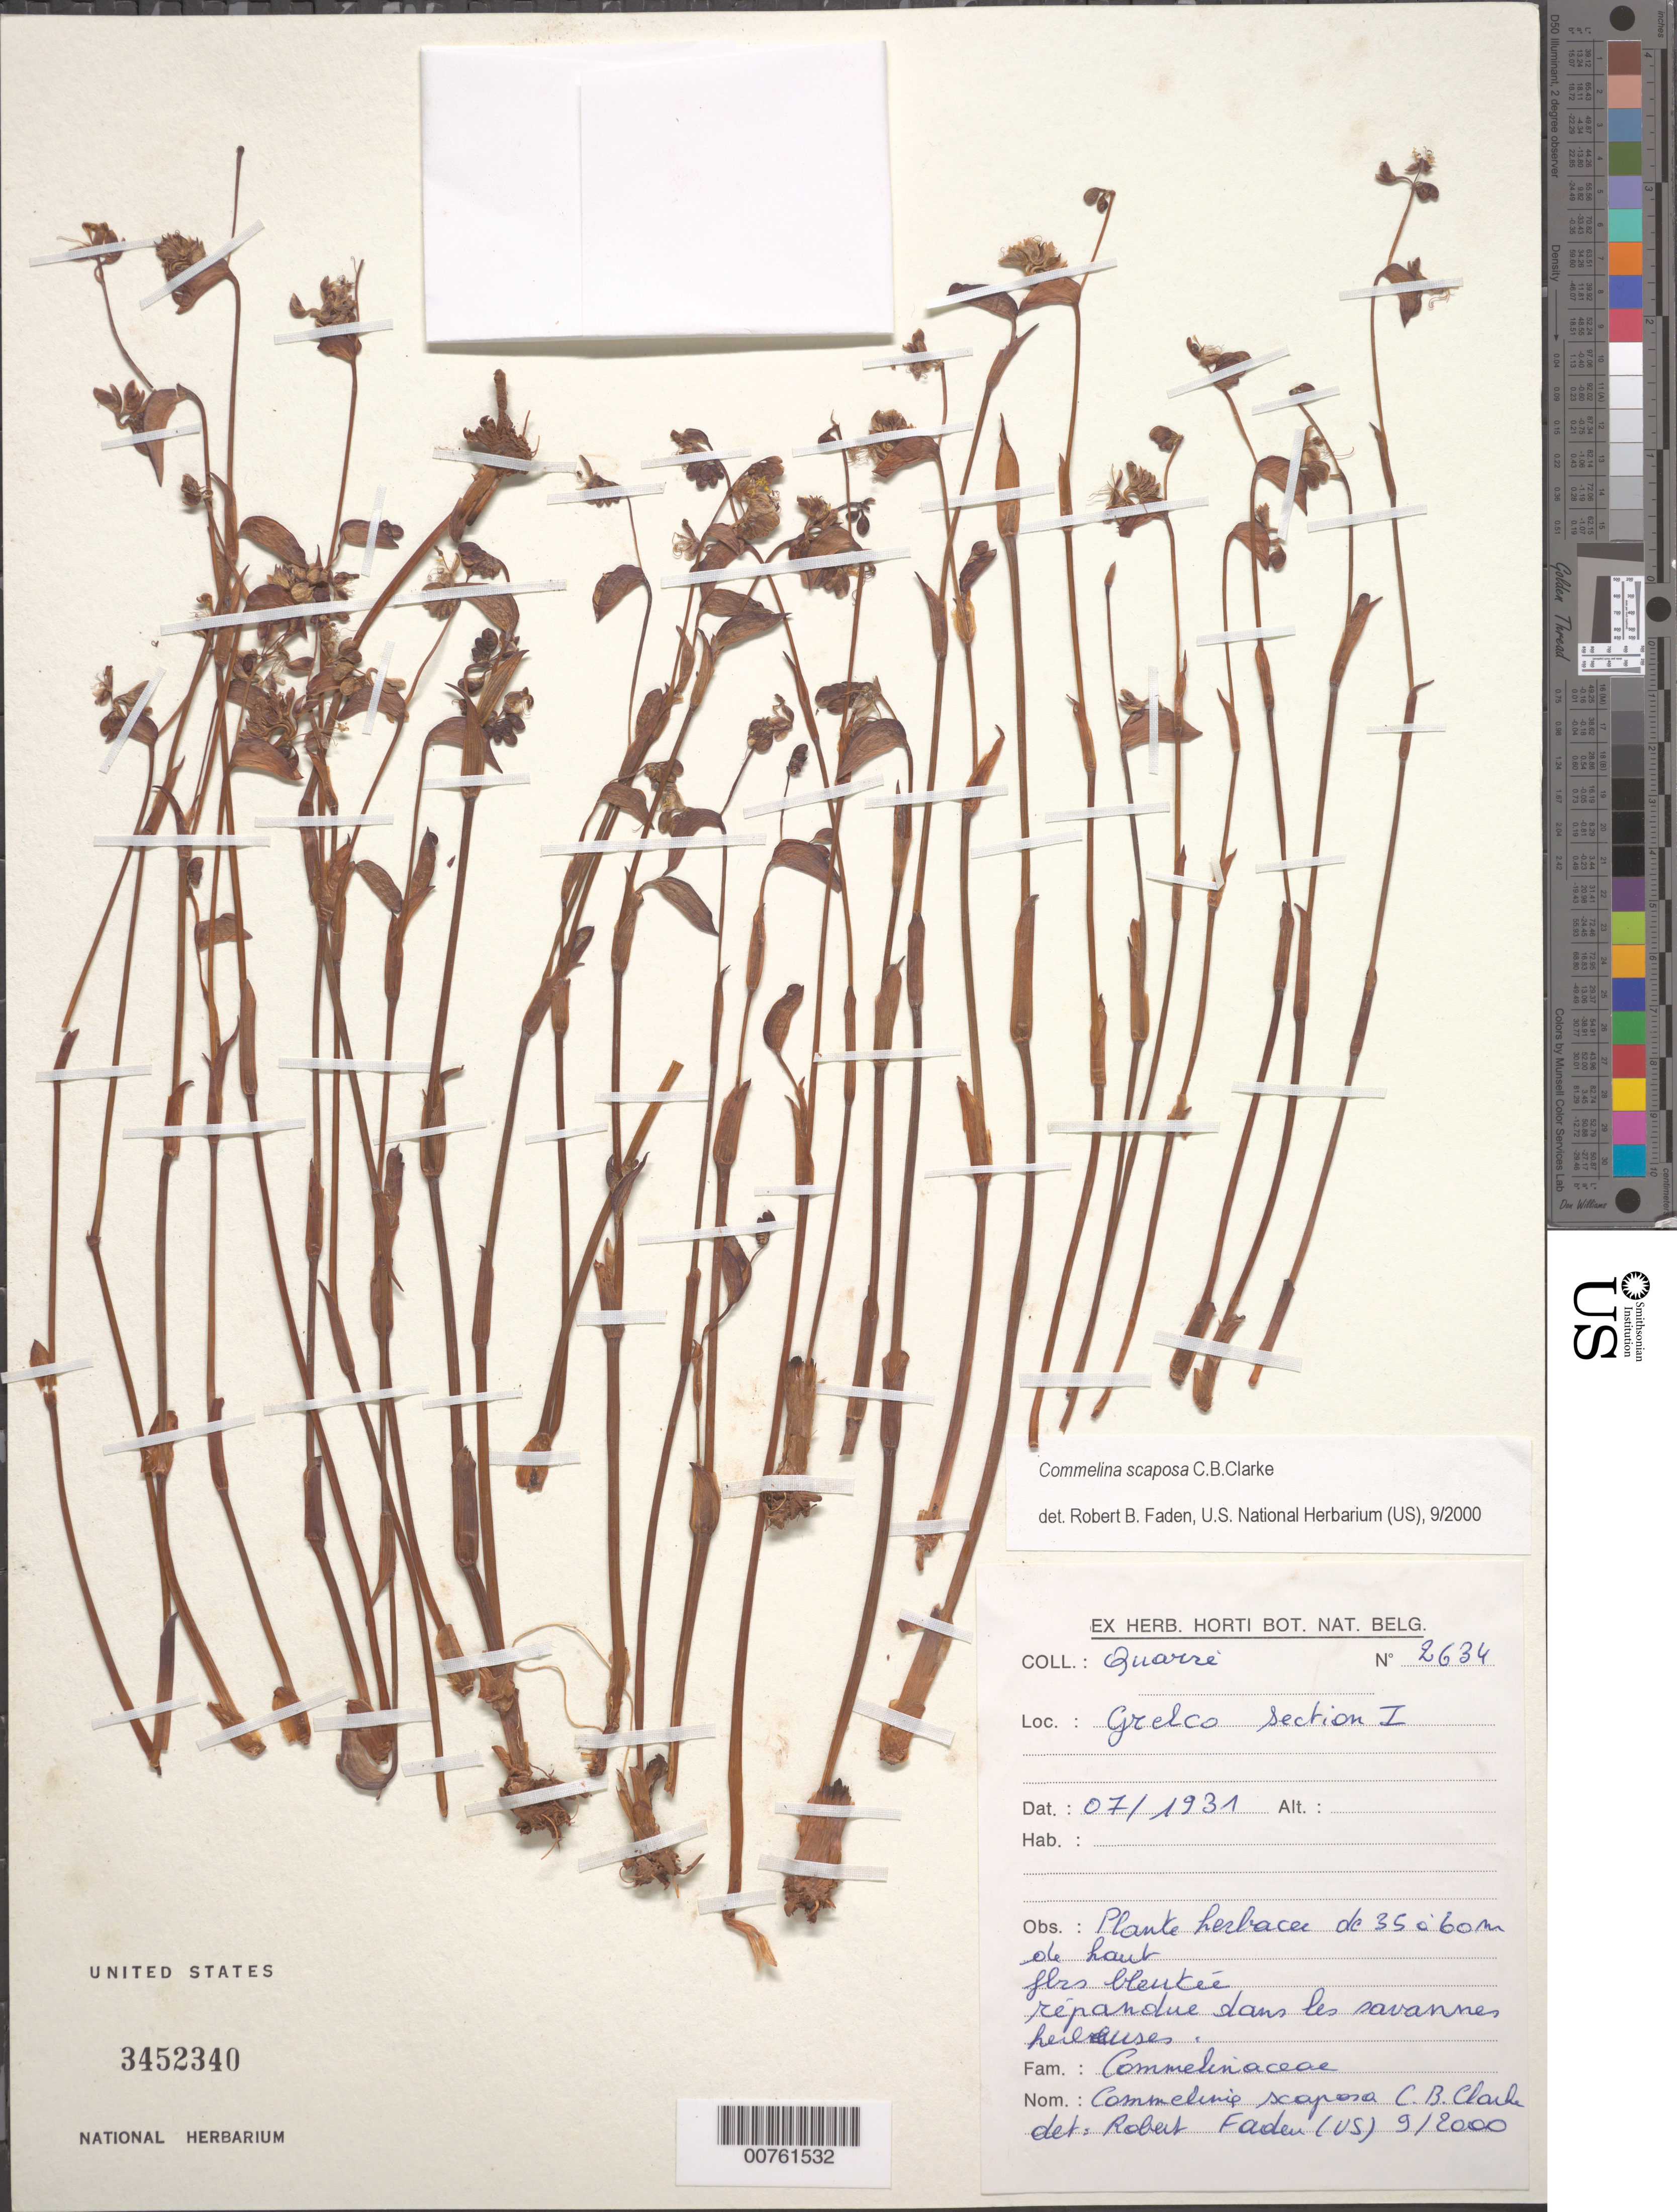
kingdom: Plantae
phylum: Tracheophyta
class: Liliopsida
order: Commelinales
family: Commelinaceae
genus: Commelina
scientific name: Commelina scaposa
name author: C.B. Clarke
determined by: Faden, Robert B., (US), Smithsonian Institution - National Museum of Natural History (UNITED STATES)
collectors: -. Quarre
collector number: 2634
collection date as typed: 00 Jul 1931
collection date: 1931-07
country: Congo, Democratic Republic of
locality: Grelco Section 1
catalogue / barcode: US 3452340